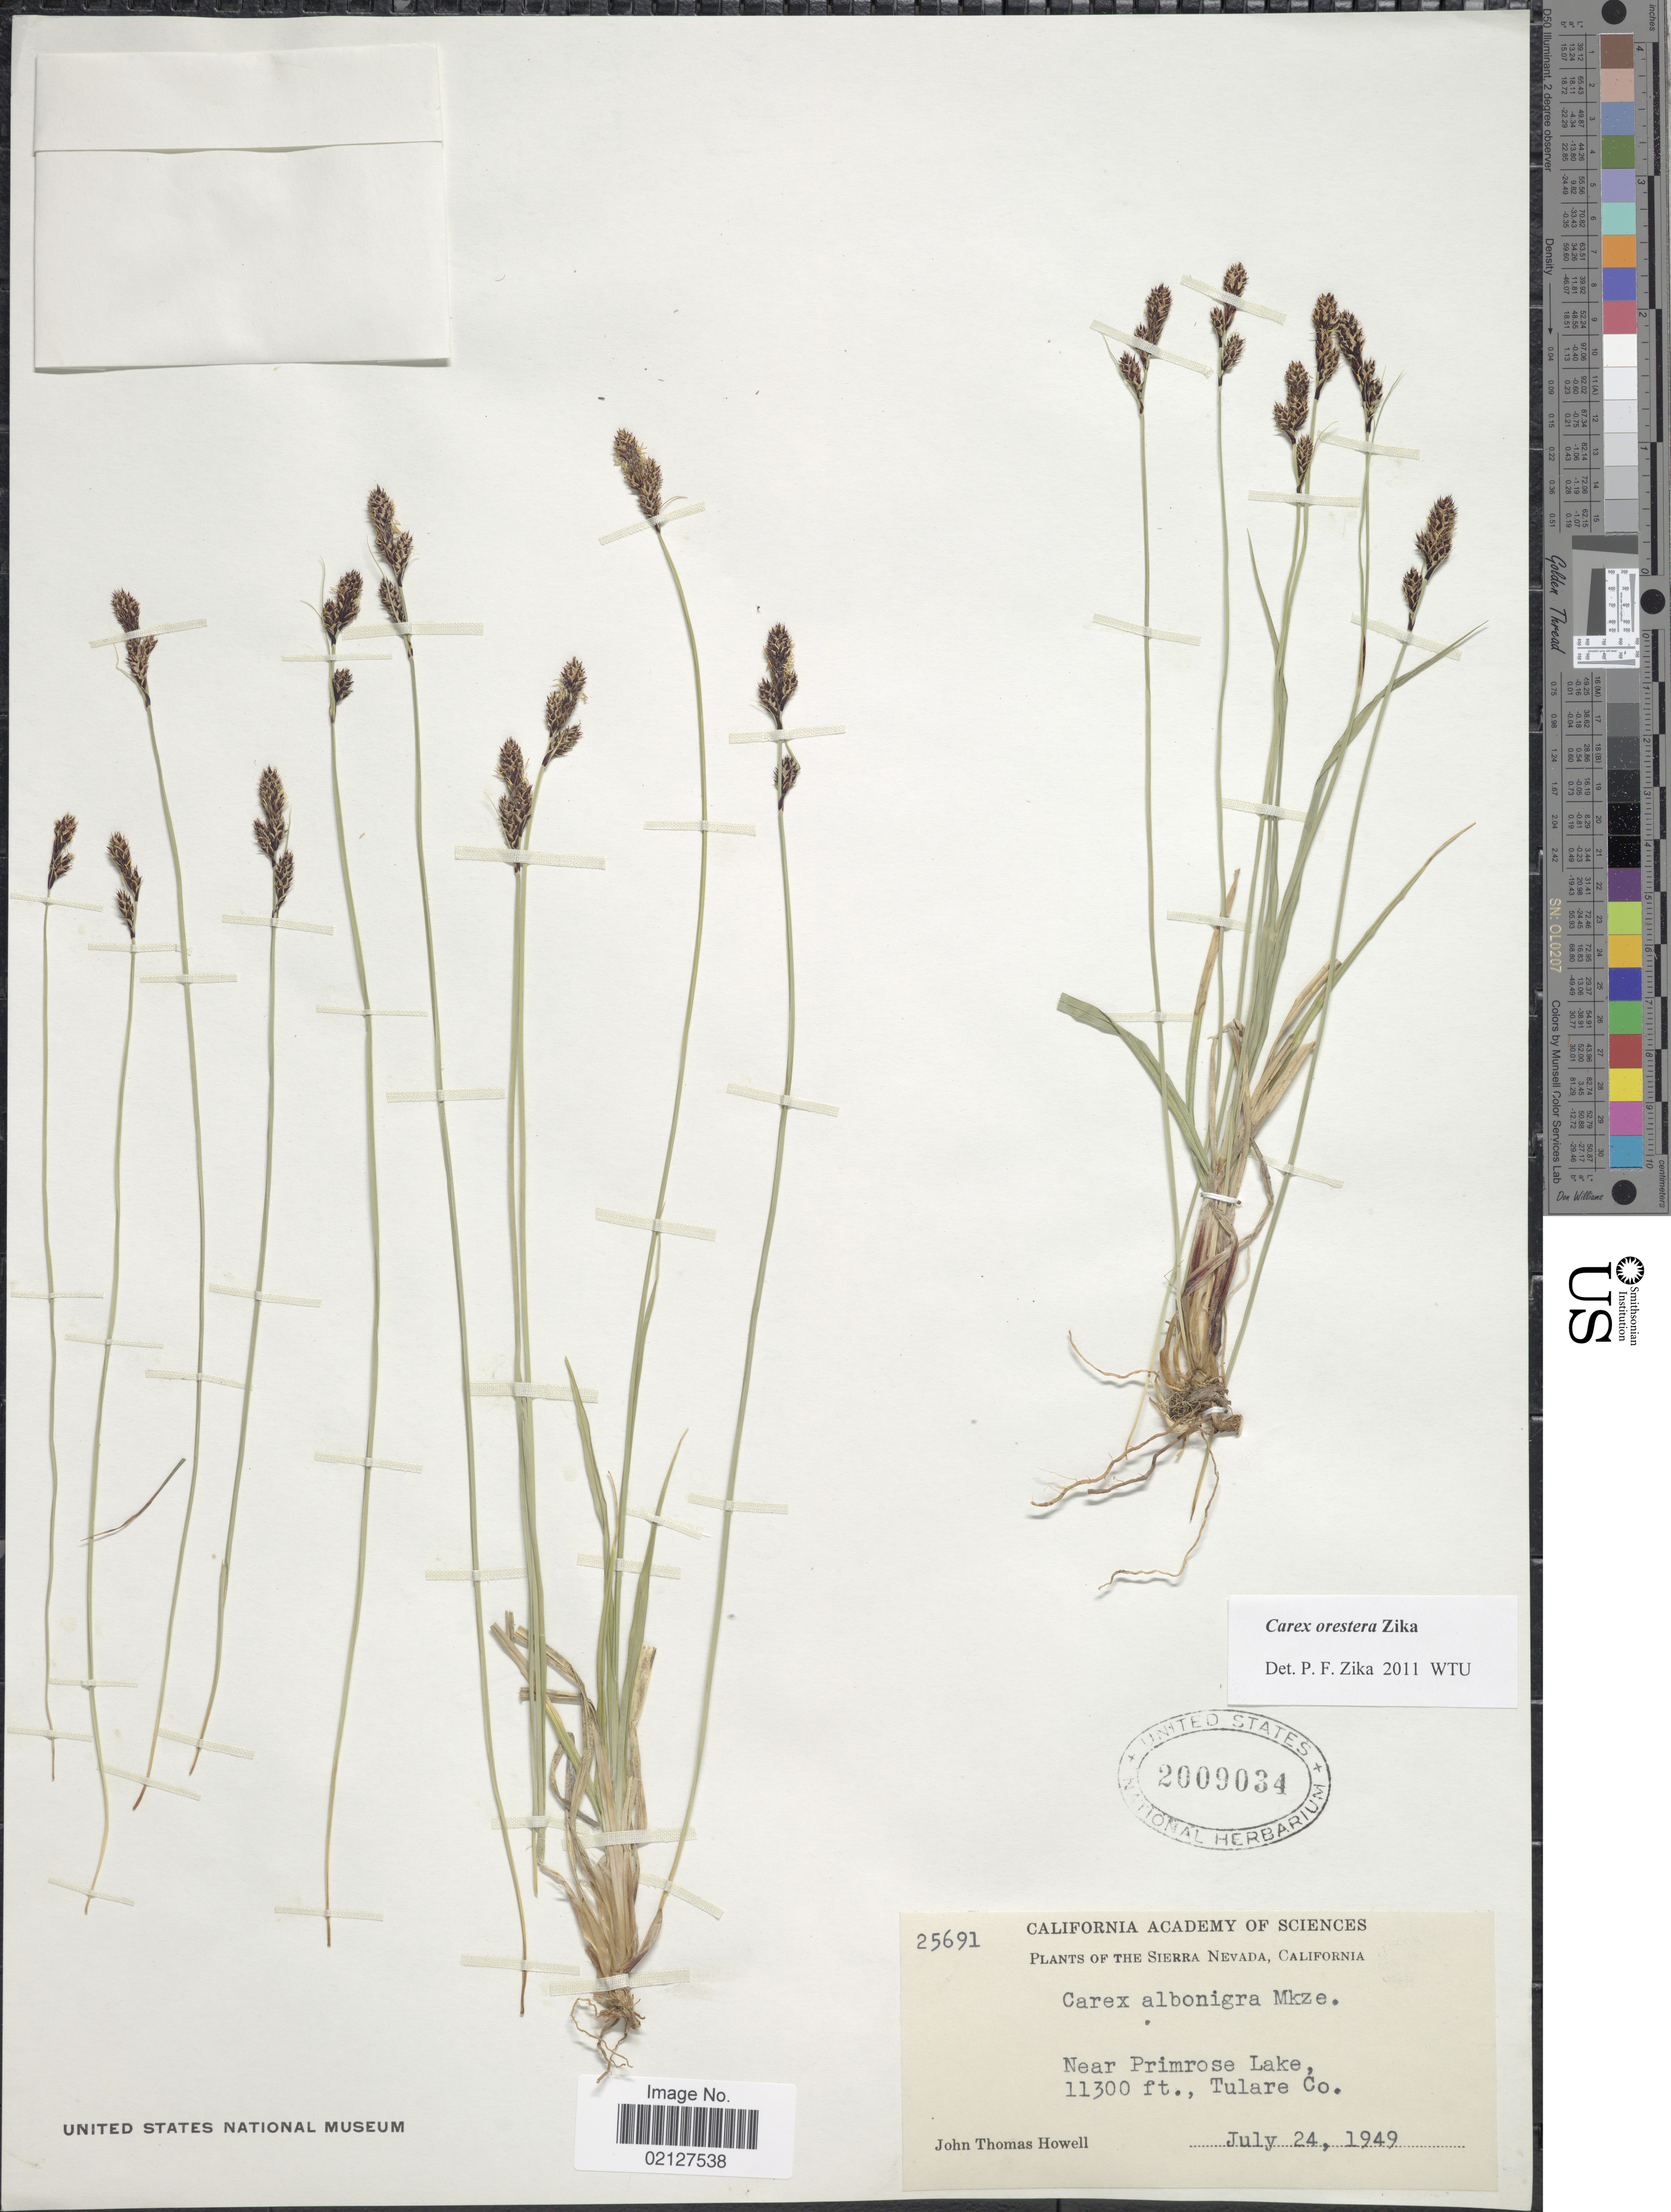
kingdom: Plantae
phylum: Tracheophyta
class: Liliopsida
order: Poales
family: Cyperaceae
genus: Carex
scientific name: Carex orestera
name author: Zika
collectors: J. T. Howell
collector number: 25691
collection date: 1949-07-24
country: United States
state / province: California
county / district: Tulare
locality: The Sierra Nevada, near Primrose Lake, Tulare Co.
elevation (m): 3444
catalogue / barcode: US 2009034